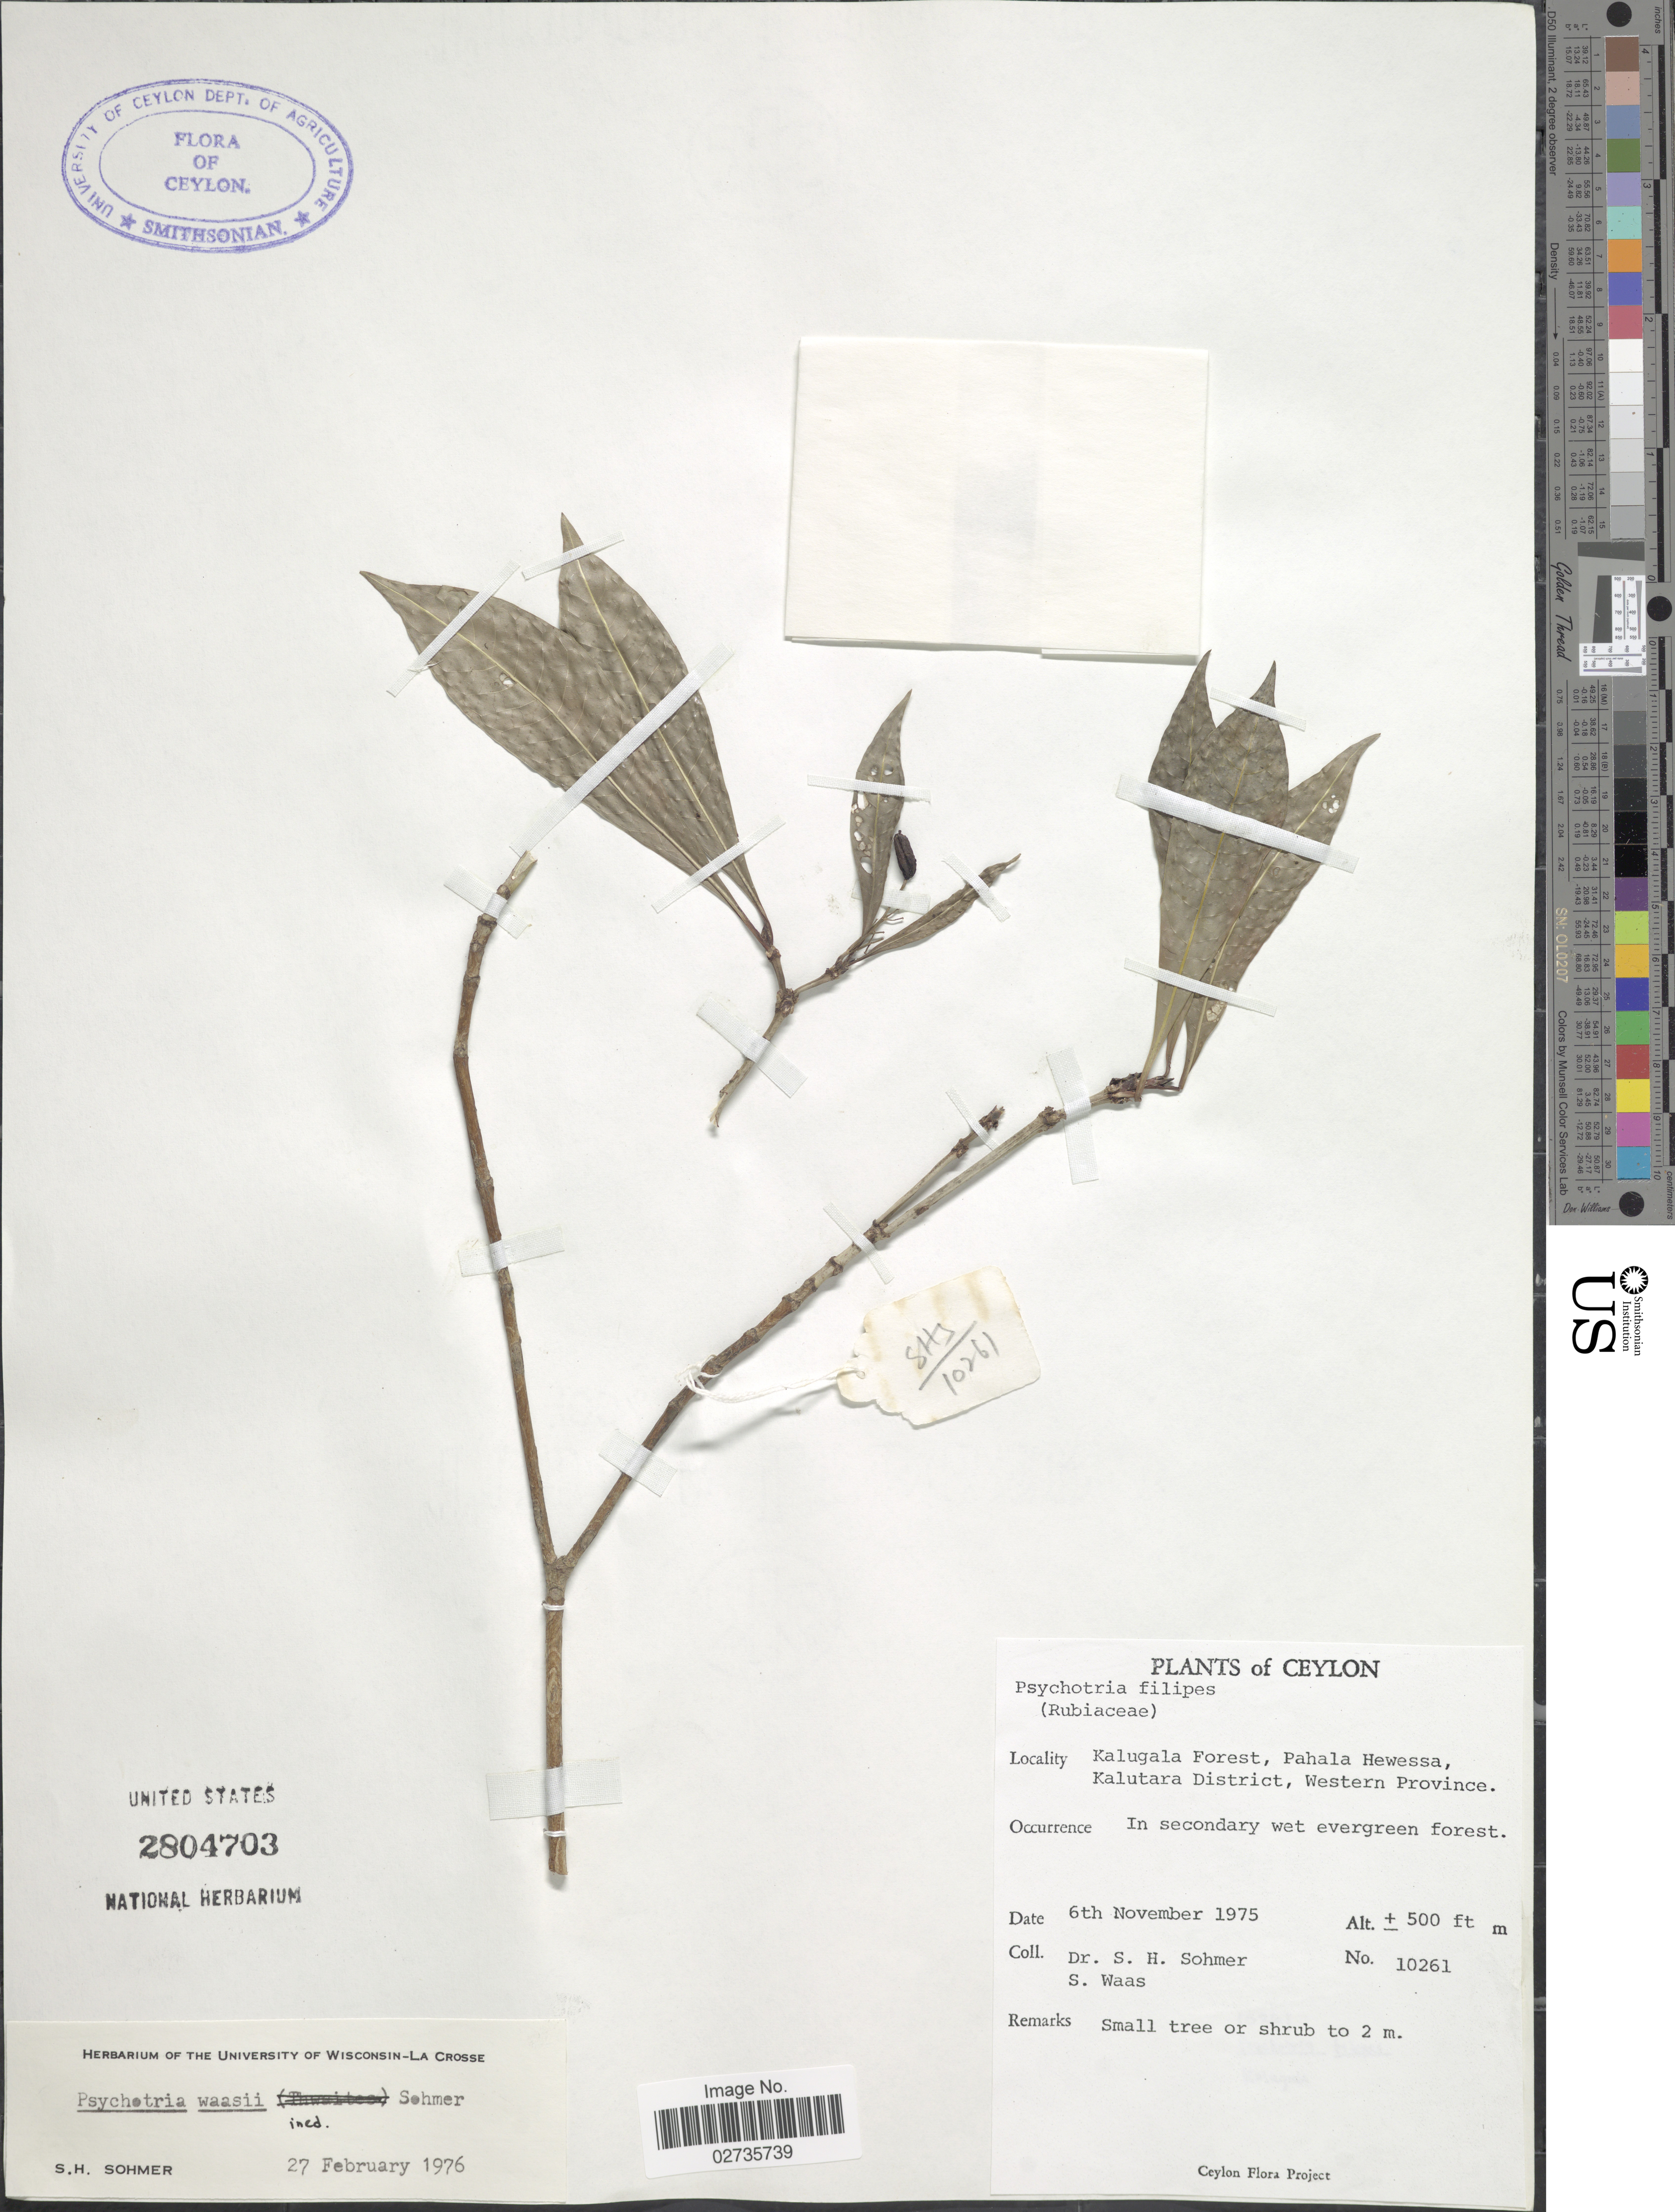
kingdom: Plantae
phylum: Tracheophyta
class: Magnoliopsida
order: Gentianales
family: Rubiaceae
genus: Psychotria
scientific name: Psychotria waasii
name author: Sohmer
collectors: S. H. Sohmer & S. Waas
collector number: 10261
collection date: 1975-11-06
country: Sri Lanka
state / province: Western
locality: Ceylon, Kitulgala Forest, Pahala Hewessa, Kalutara District, In secondary wet evergreen forest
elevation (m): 152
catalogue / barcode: US 2804703